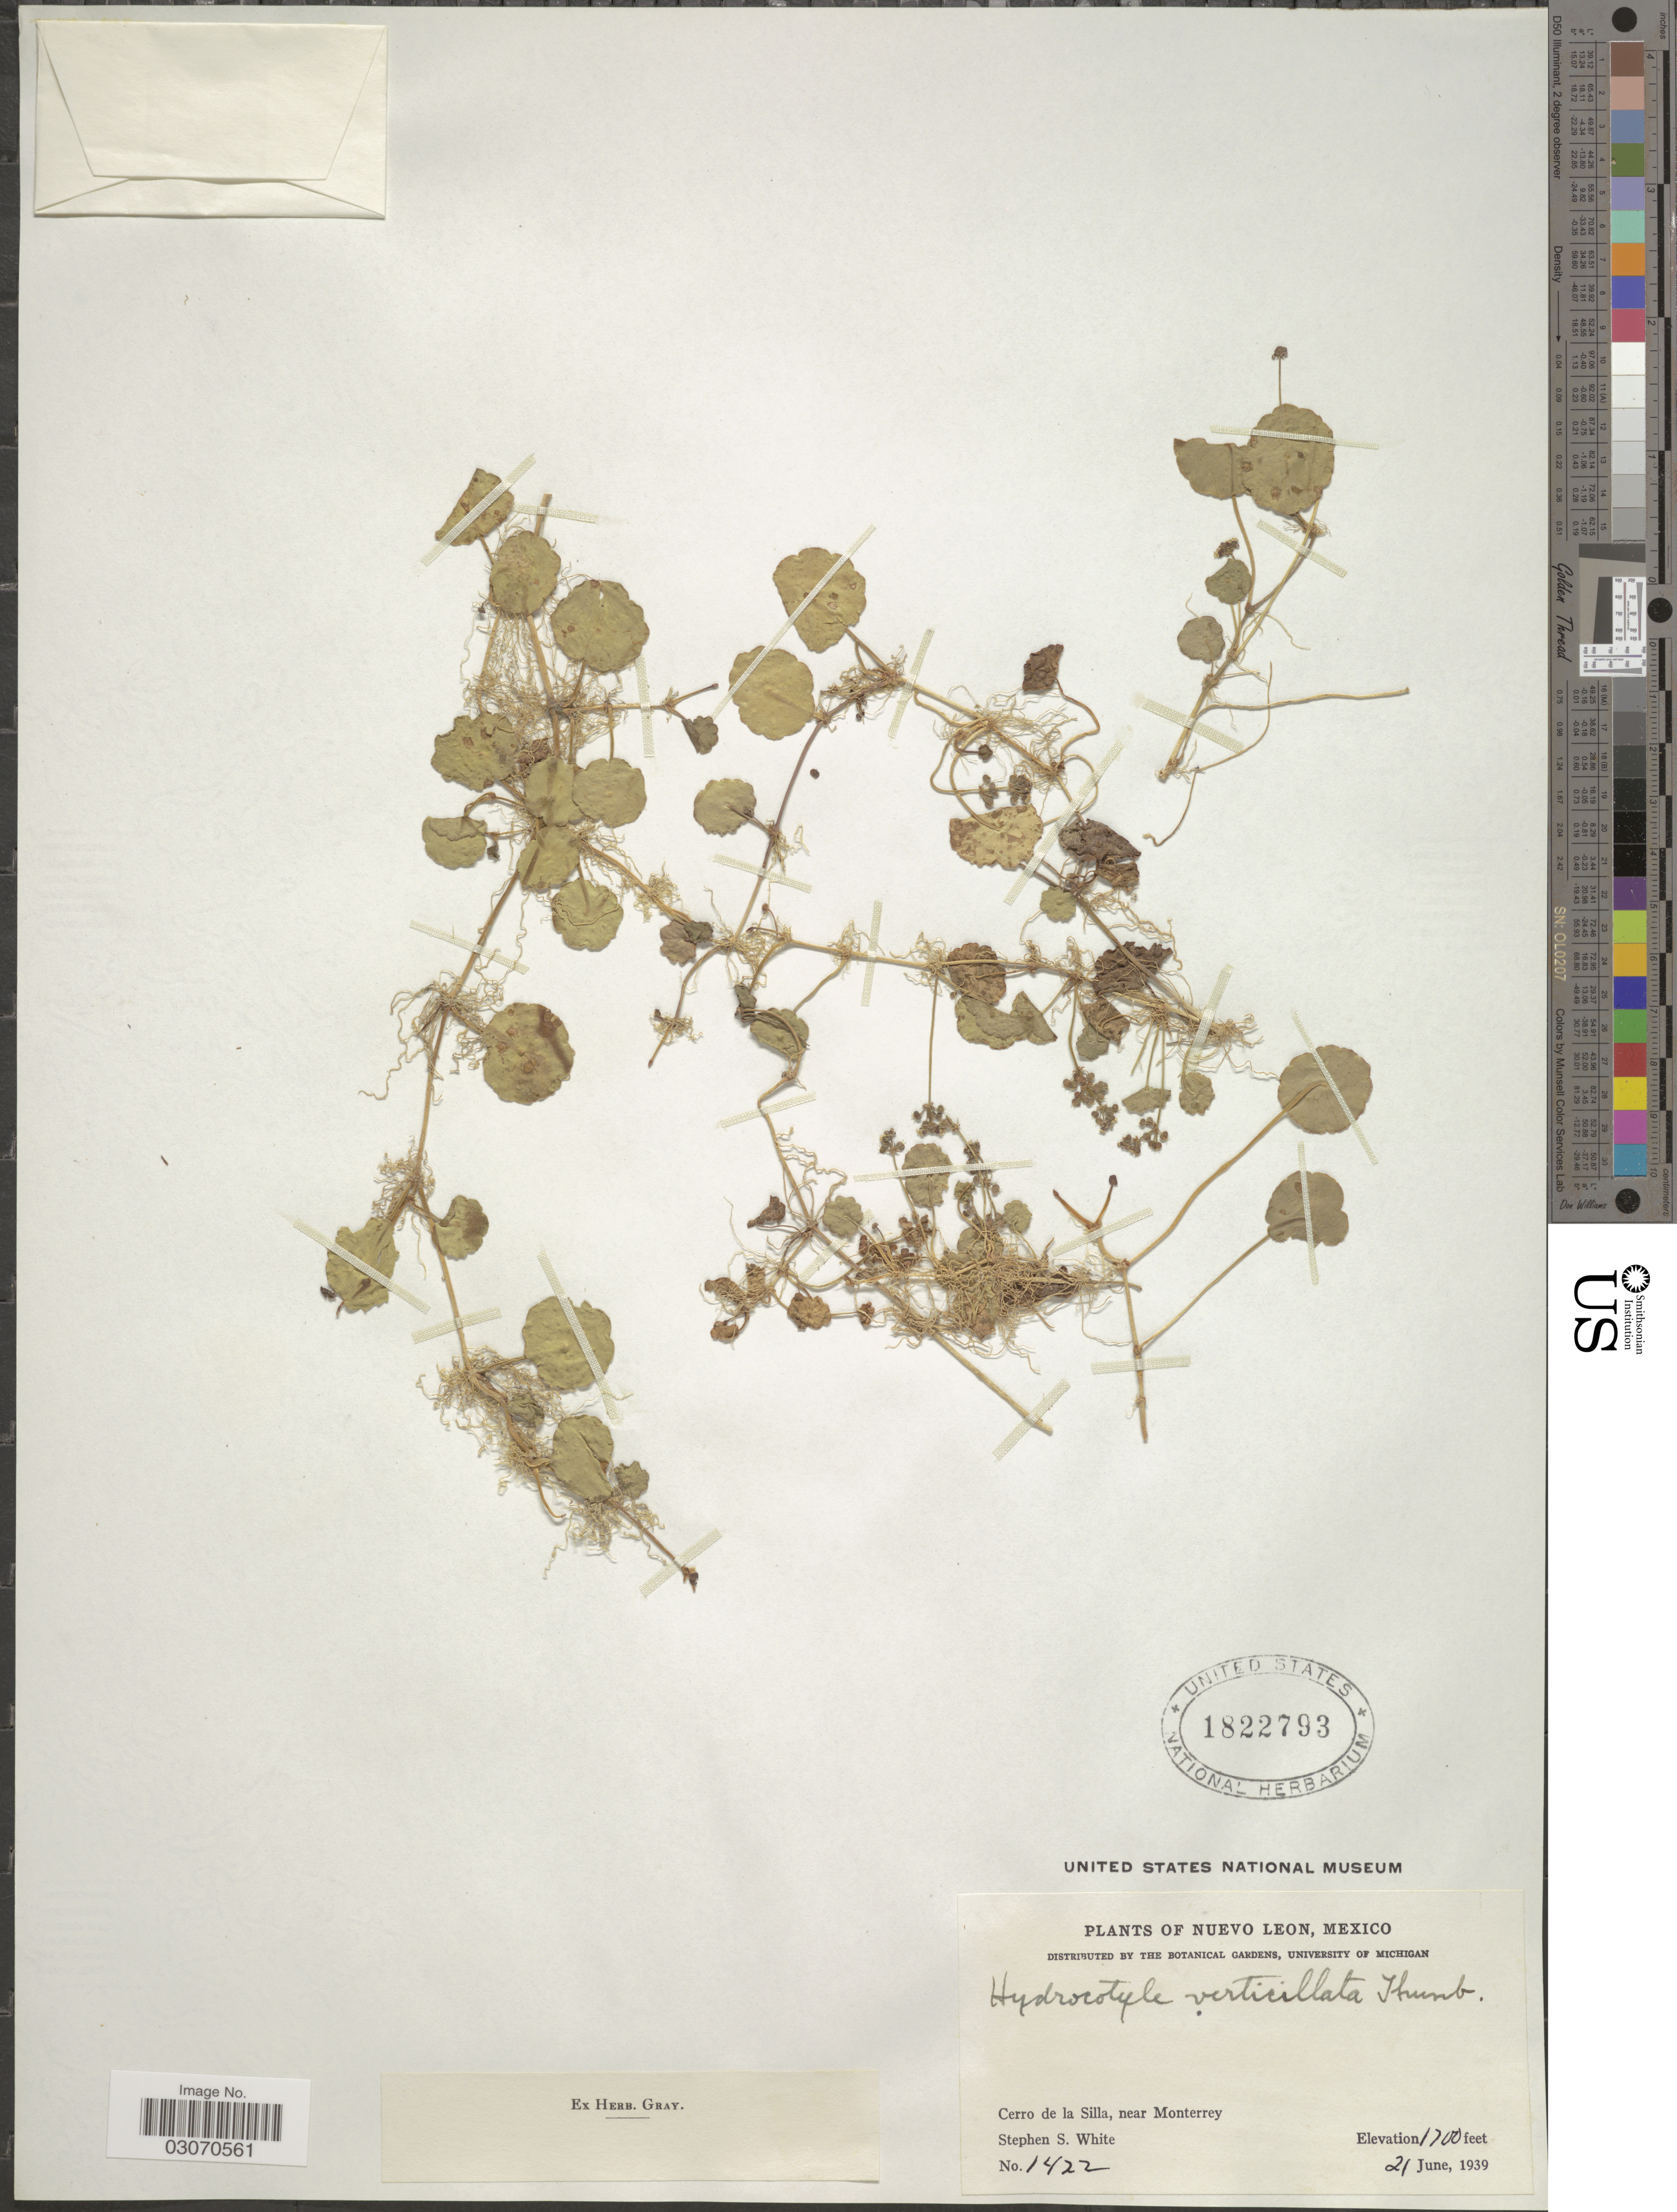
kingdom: Plantae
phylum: Tracheophyta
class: Magnoliopsida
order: Apiales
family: Araliaceae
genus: Hydrocotyle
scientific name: Hydrocotyle verticillata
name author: Thunb.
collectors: S. S. White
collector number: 1422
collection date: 1939-06-21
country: Mexico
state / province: Nuevo León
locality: Cerro de la Silla, near Monterrey.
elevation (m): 518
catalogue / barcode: US 1822793